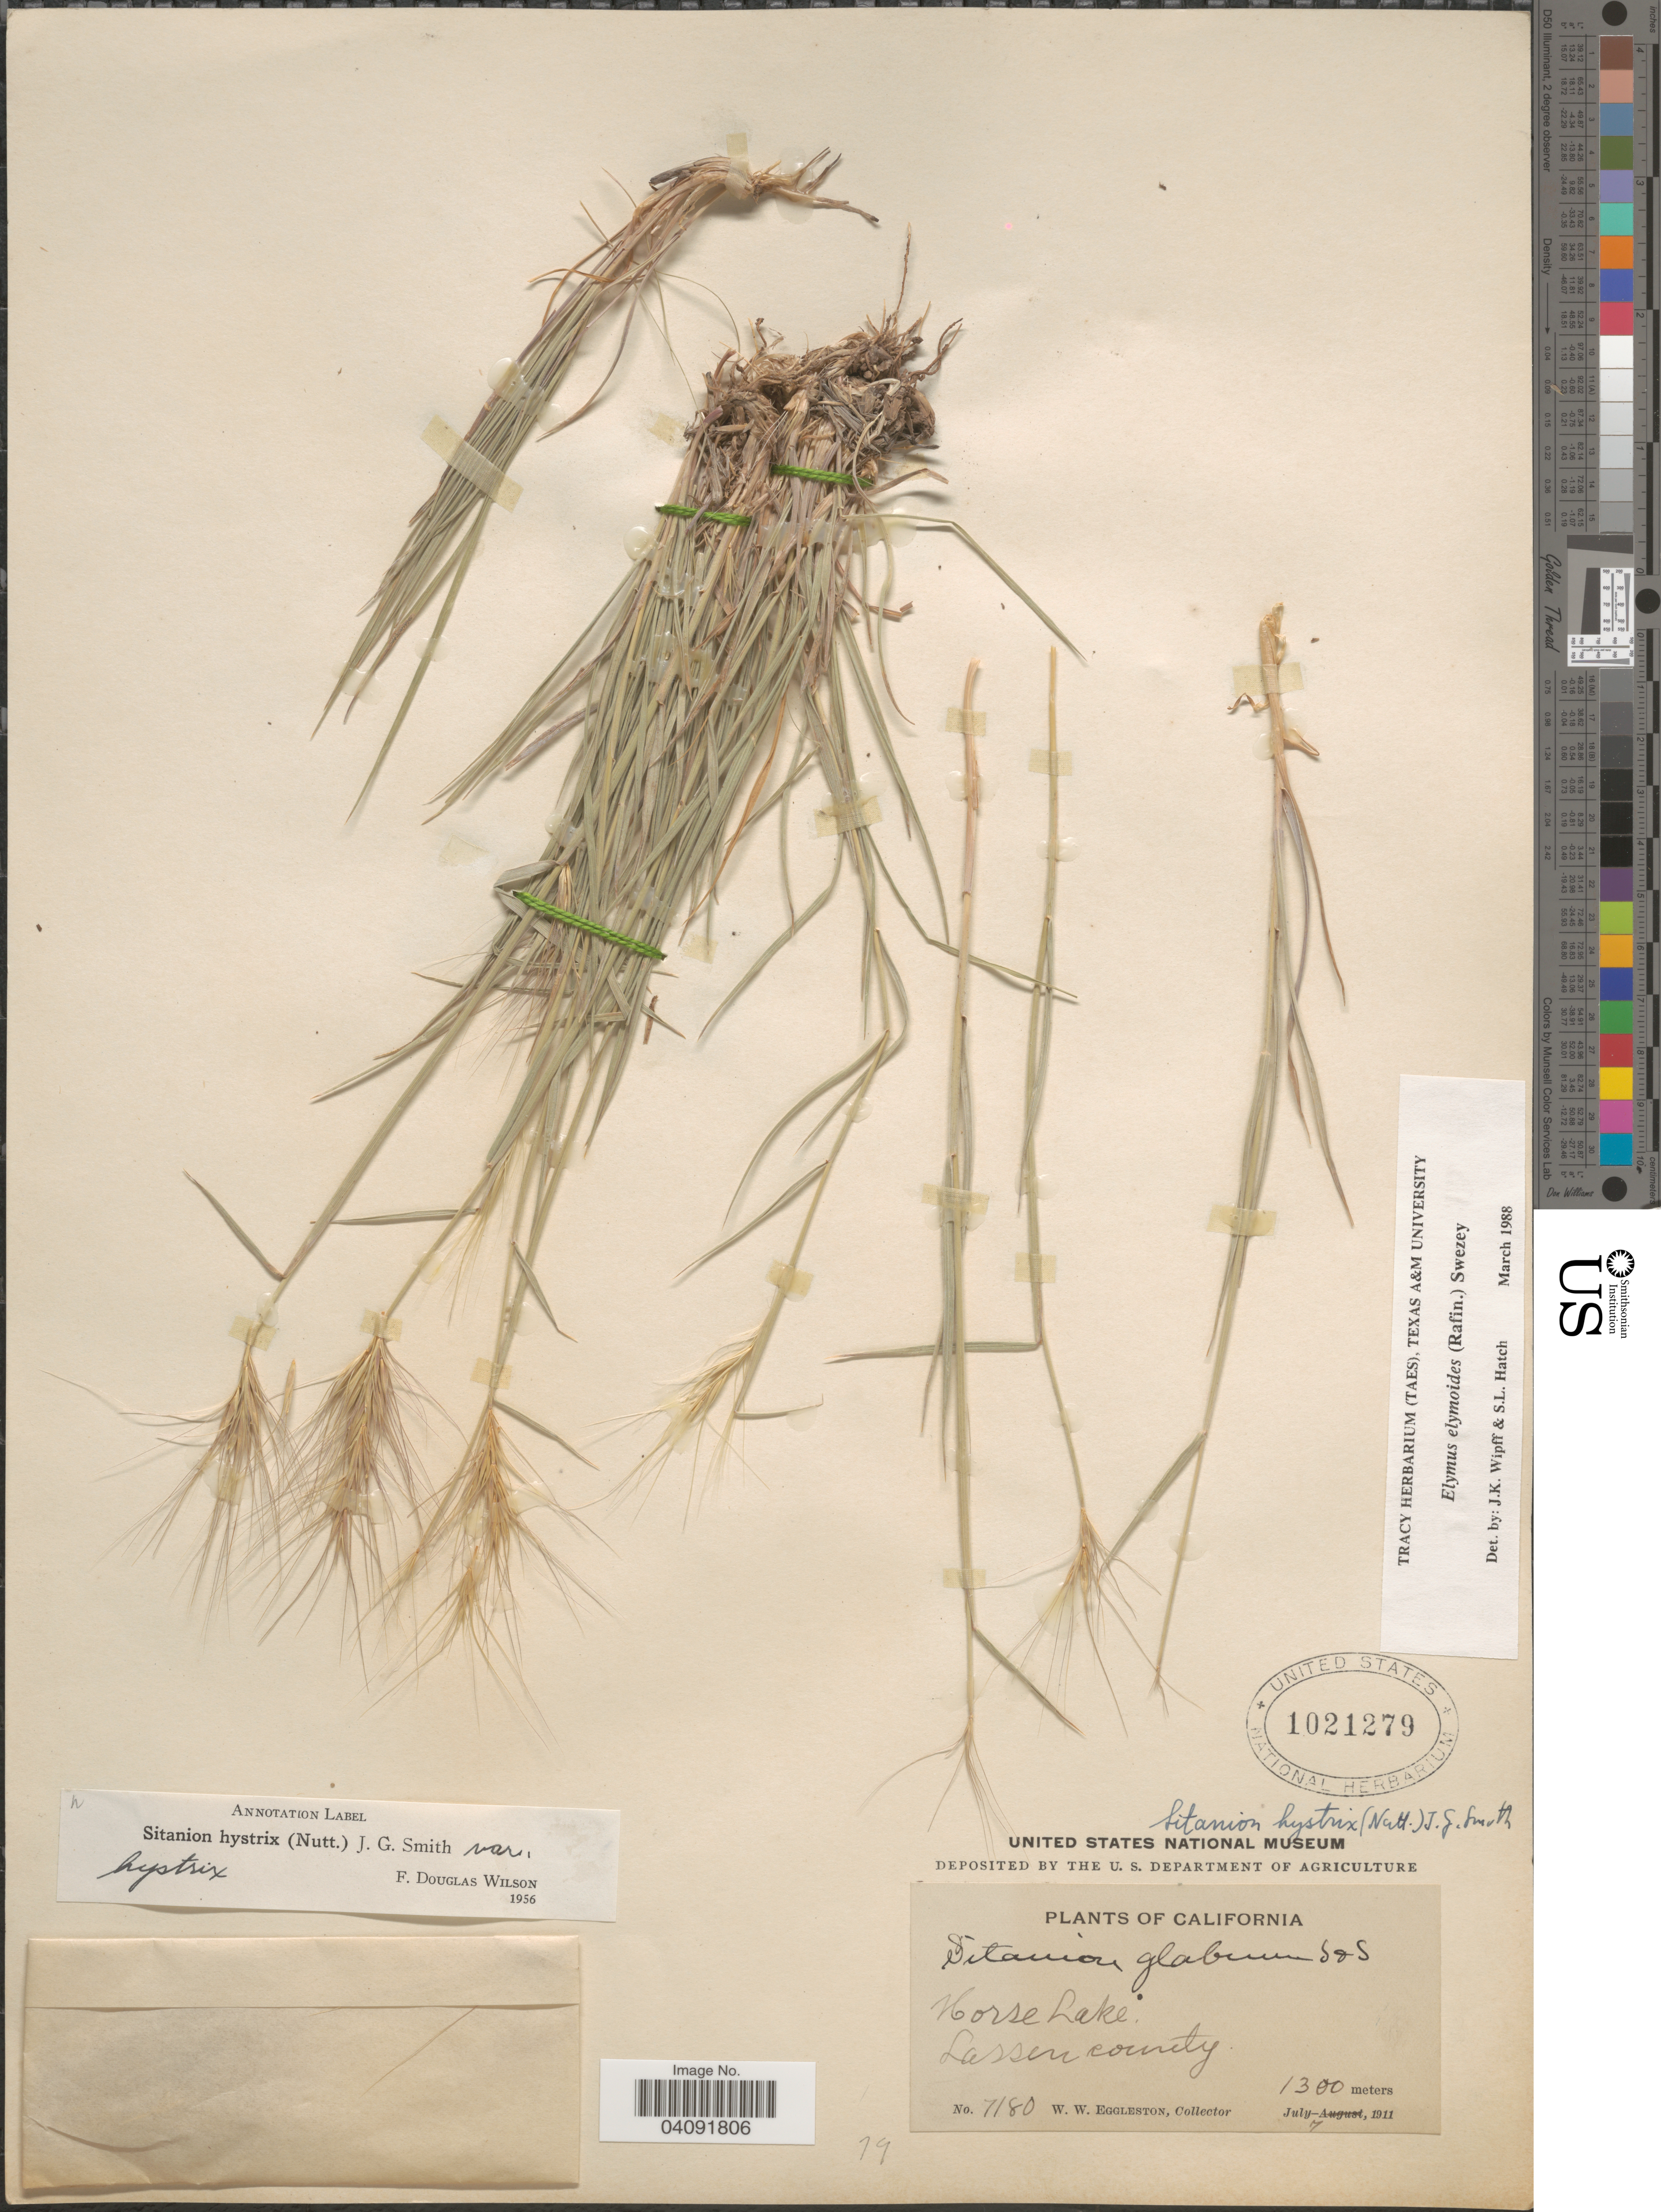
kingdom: Plantae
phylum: Tracheophyta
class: Liliopsida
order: Poales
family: Poaceae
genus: Elymus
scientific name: Elymus elymoides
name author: (Raf.) Swezey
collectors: W. W. Eggleston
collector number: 7180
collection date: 1911-07-07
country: United States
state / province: California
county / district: Lassen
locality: Horse Lake. Lassen county.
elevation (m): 1300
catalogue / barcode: US 1021279